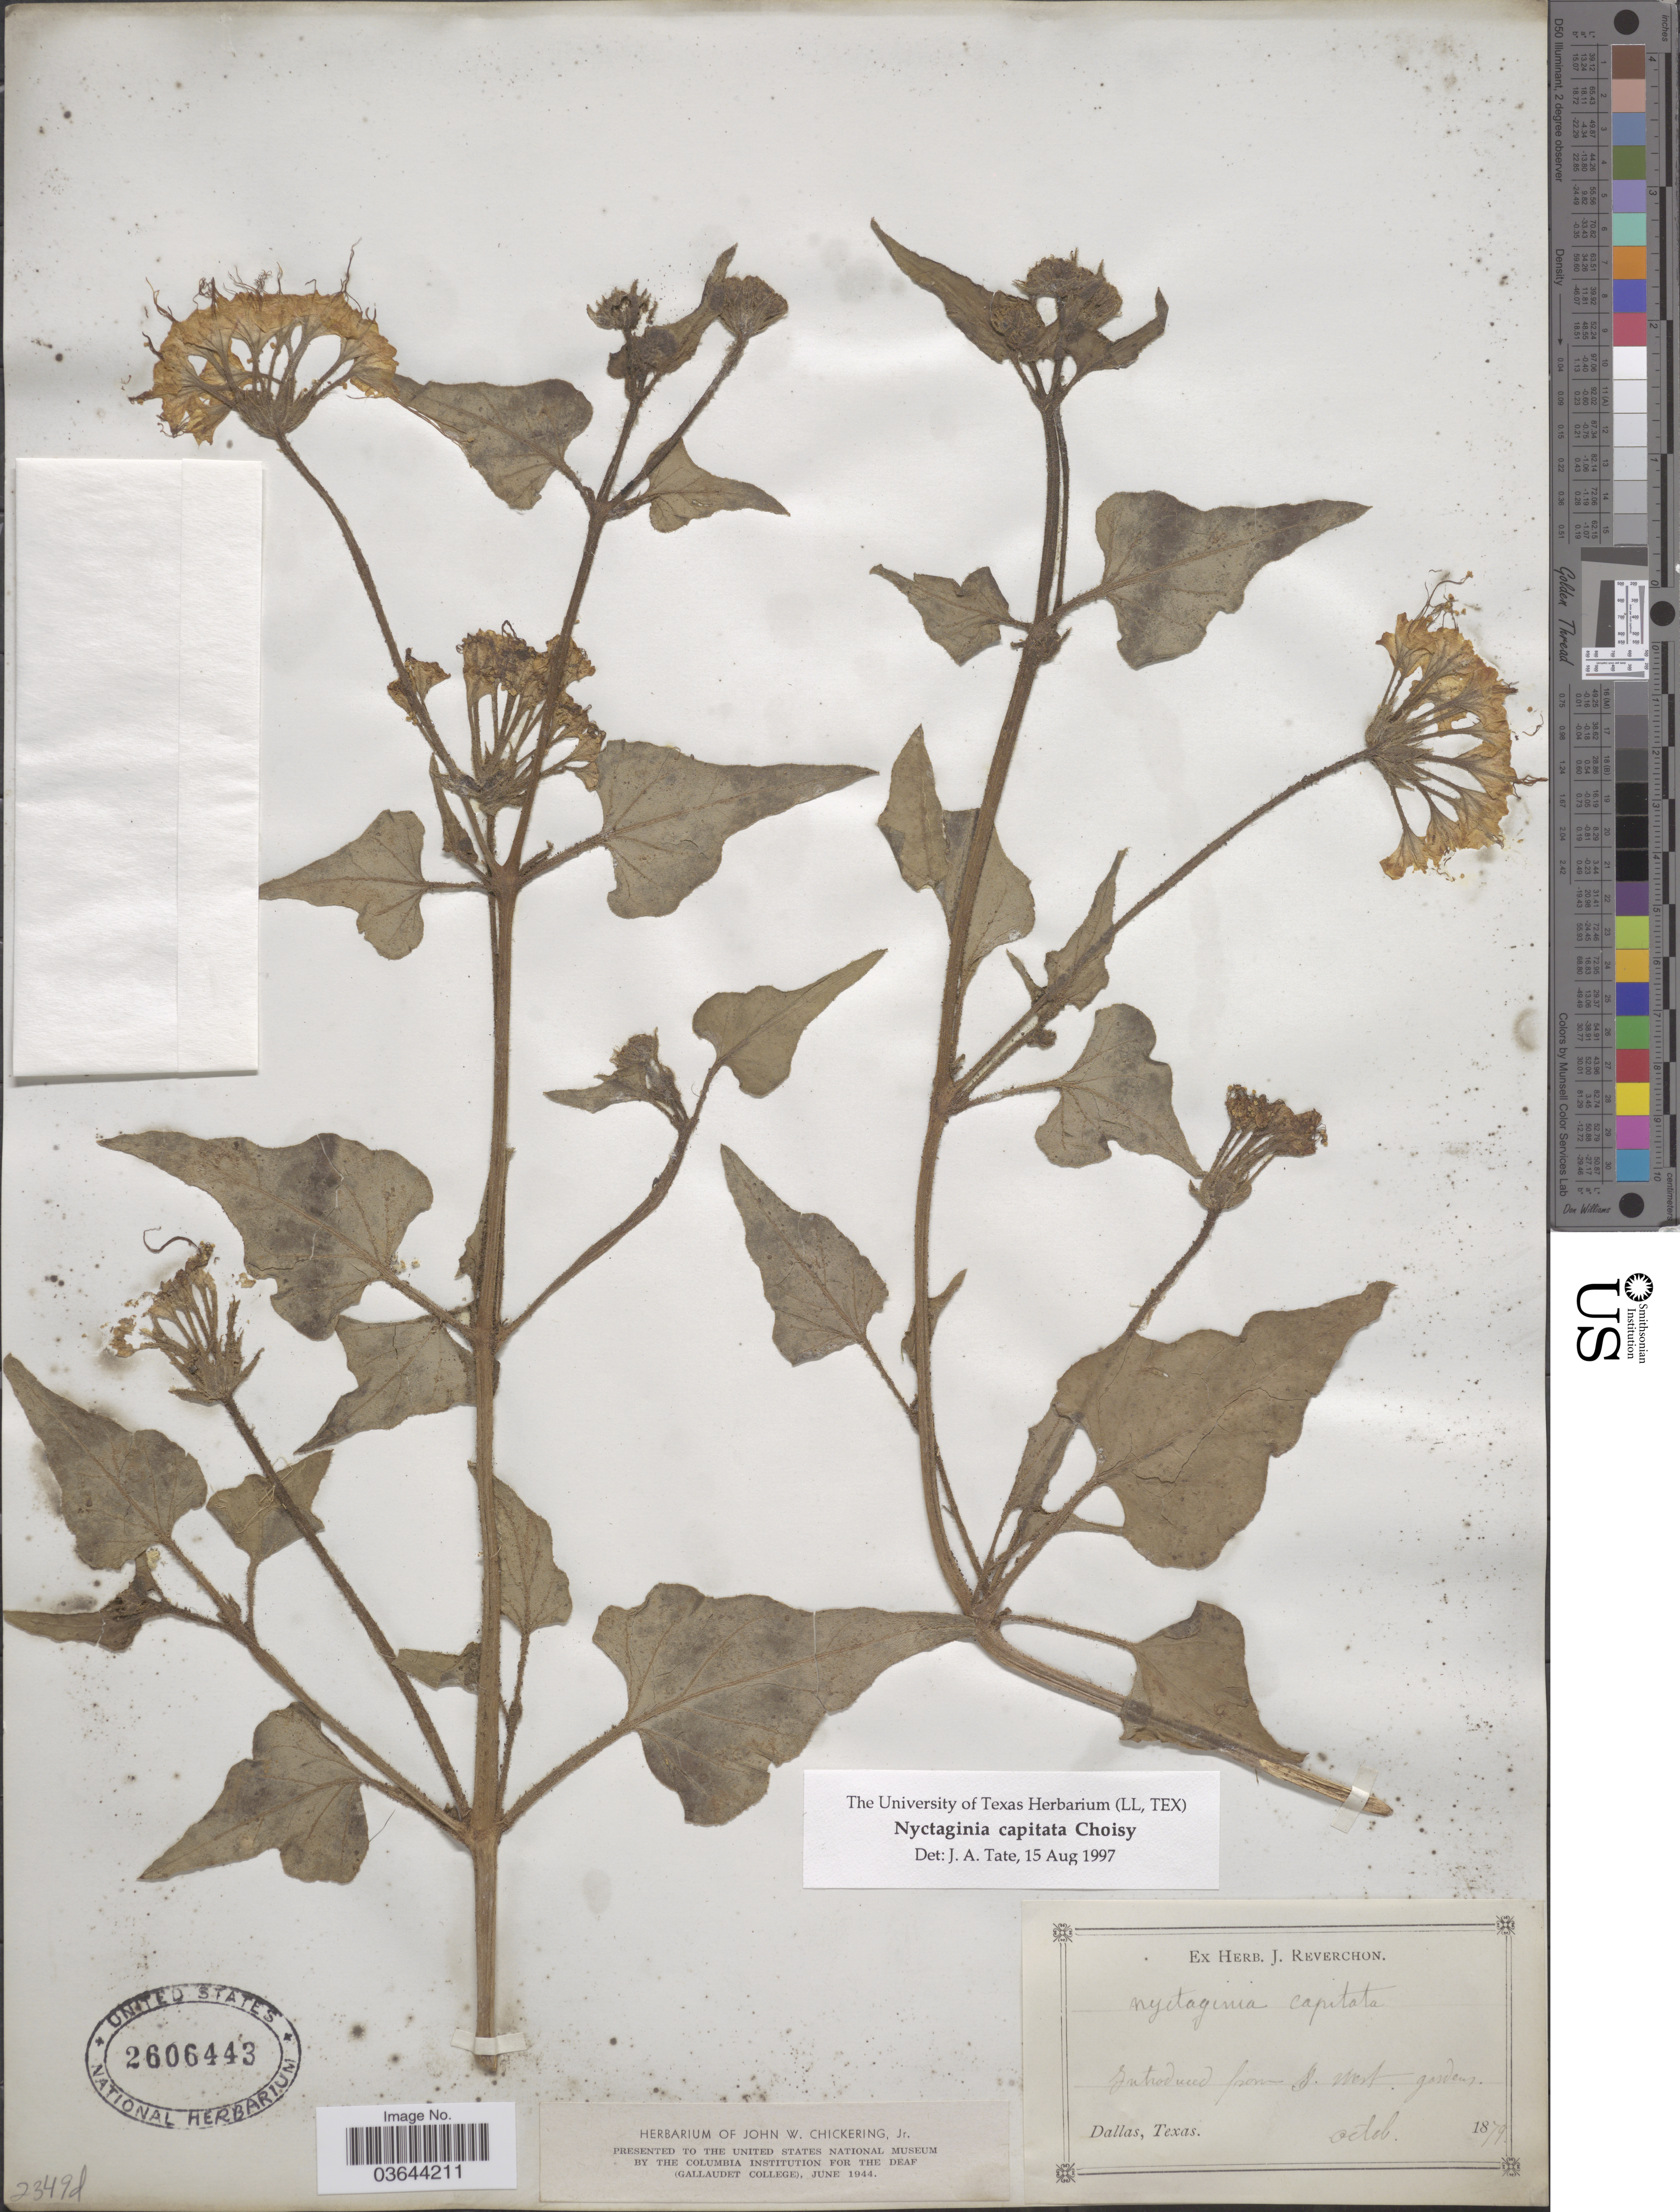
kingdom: Plantae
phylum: Tracheophyta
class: Magnoliopsida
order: Caryophyllales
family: Nyctaginaceae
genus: Nyctaginia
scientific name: Nyctaginia capitata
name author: Choisy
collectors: ex herb. J. Reverchon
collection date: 1879-10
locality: S [interpreted]. west gardens.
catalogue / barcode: US 2606443